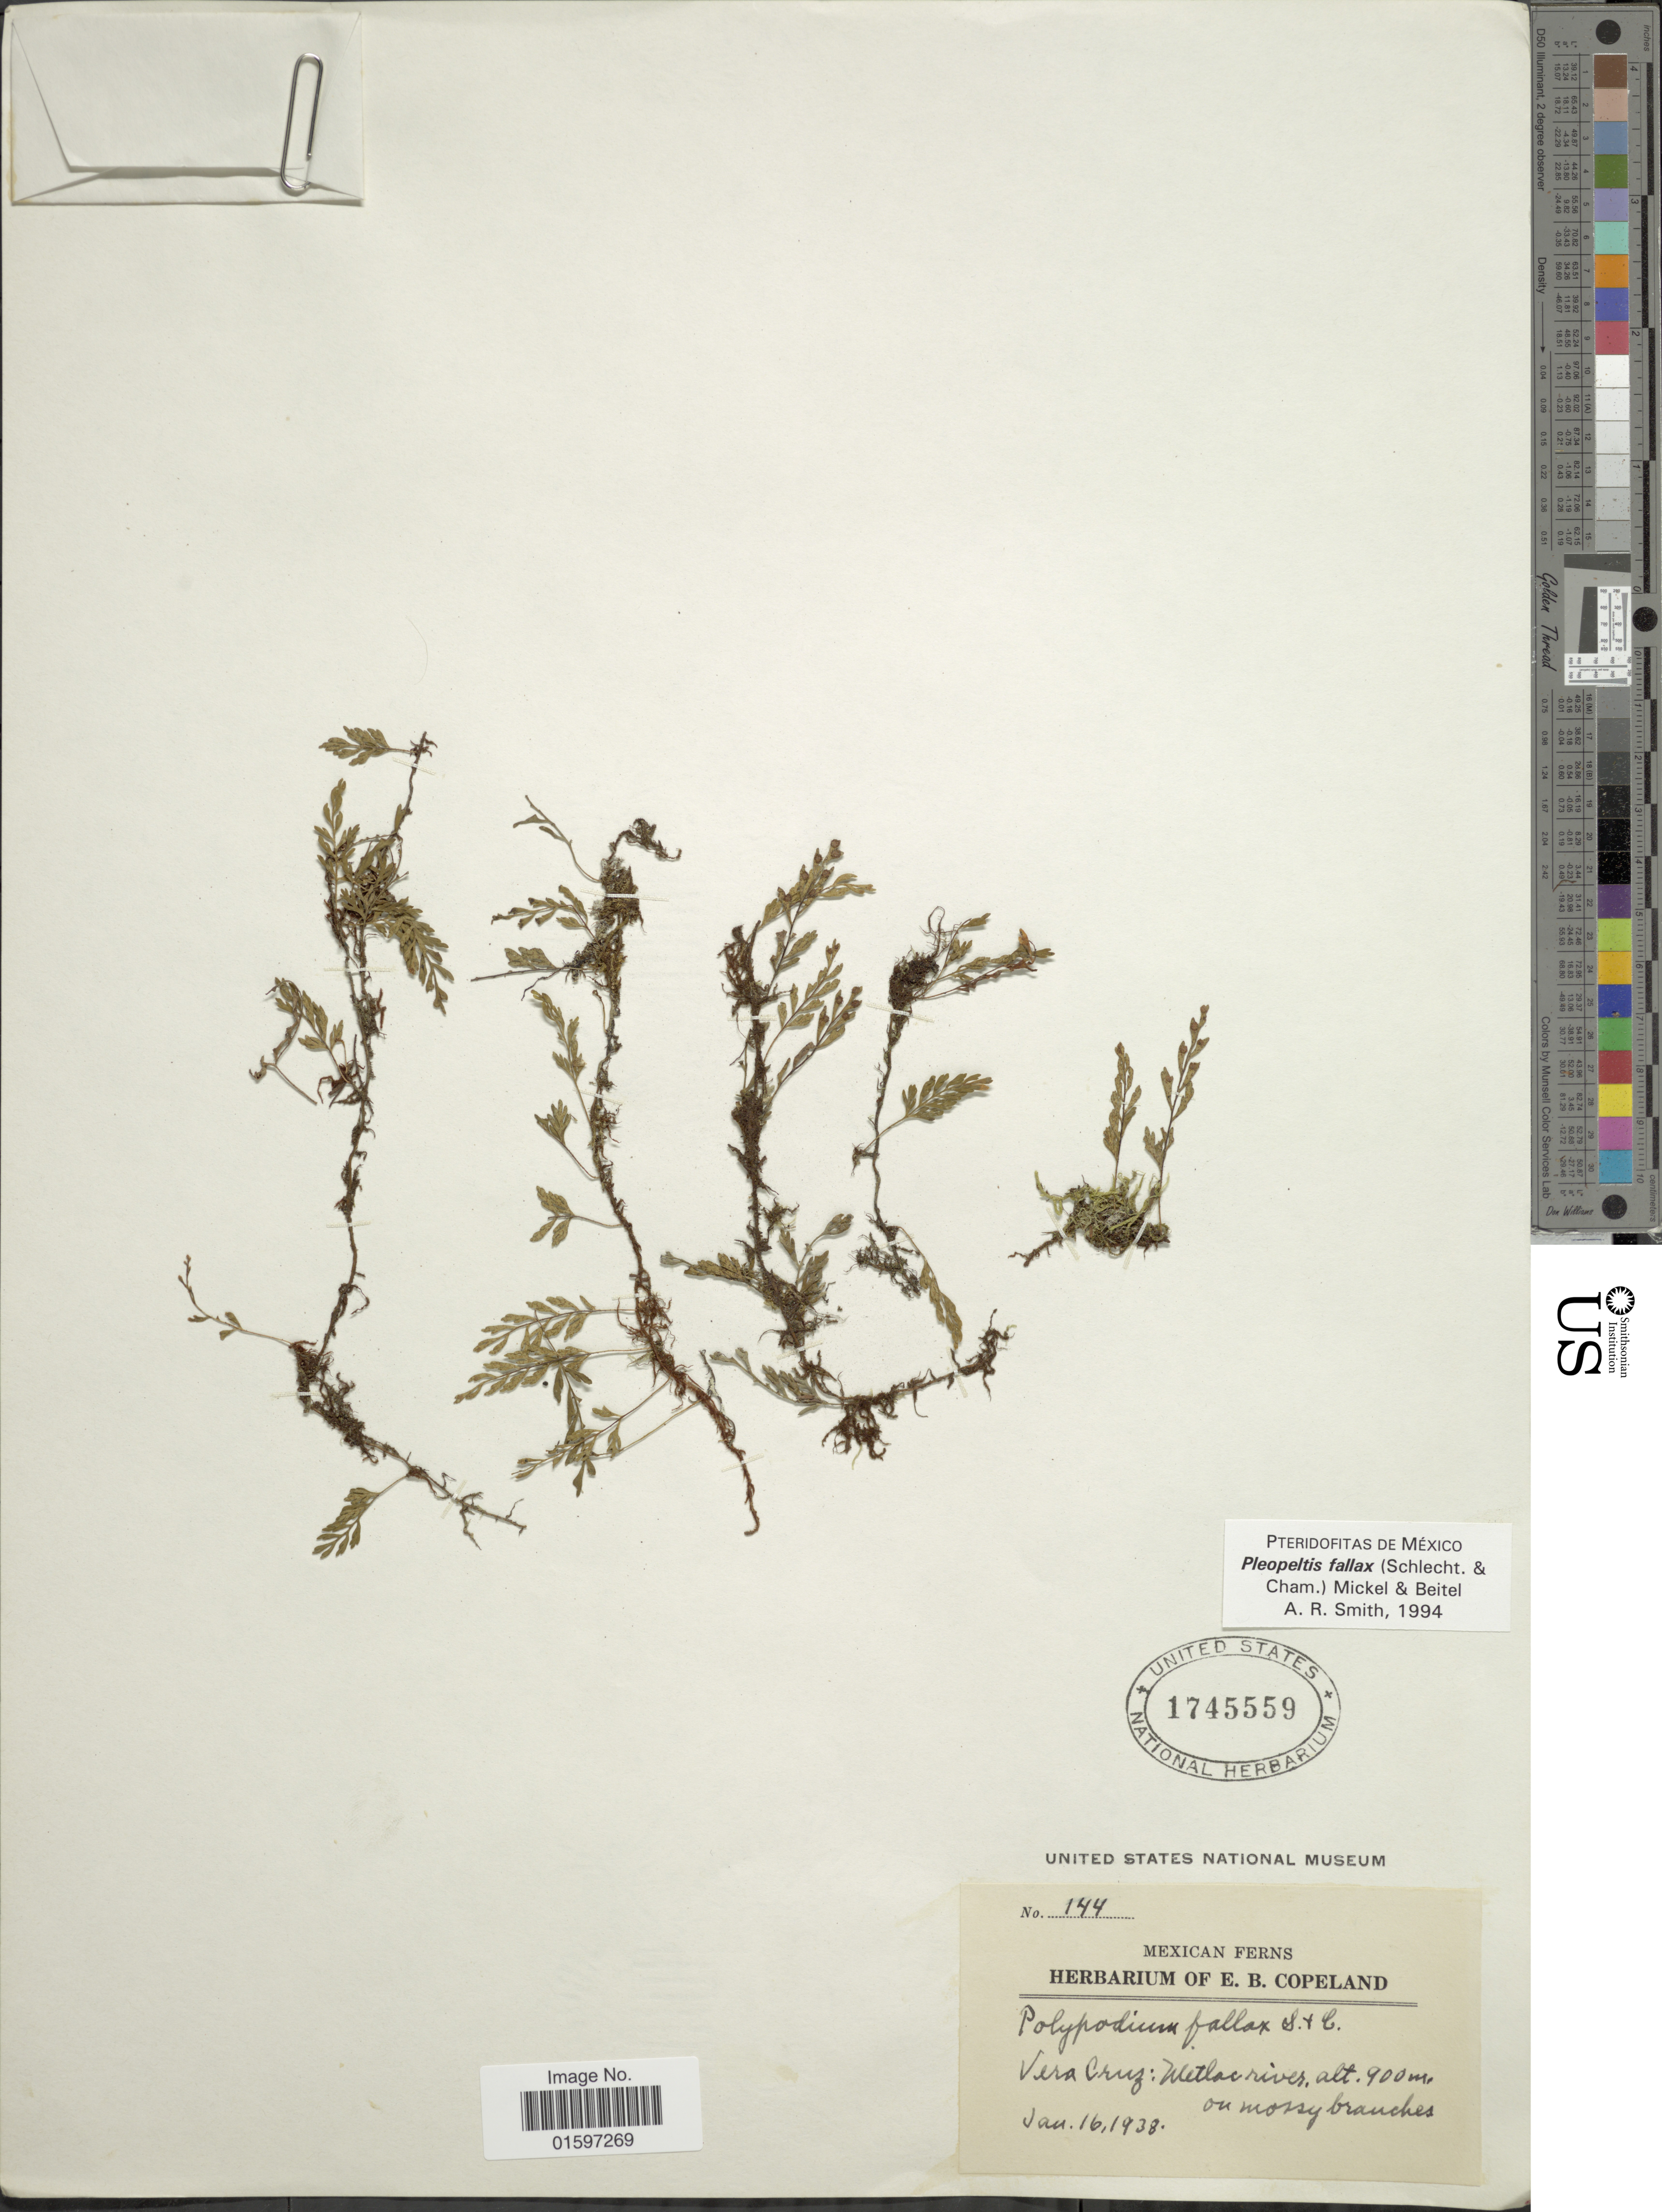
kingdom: Plantae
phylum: Tracheophyta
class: Polypodiopsida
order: Polypodiales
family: Polypodiaceae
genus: Pleopeltis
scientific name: Pleopeltis fallax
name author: (Schltdl. & Cham.) Mickel & Beitel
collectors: ex herb. E. B. Copeland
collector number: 144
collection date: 1938-01-16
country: Mexico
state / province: Veracruz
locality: Vera Cruz: Metlac river, on mossy branches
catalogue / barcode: US 1745559